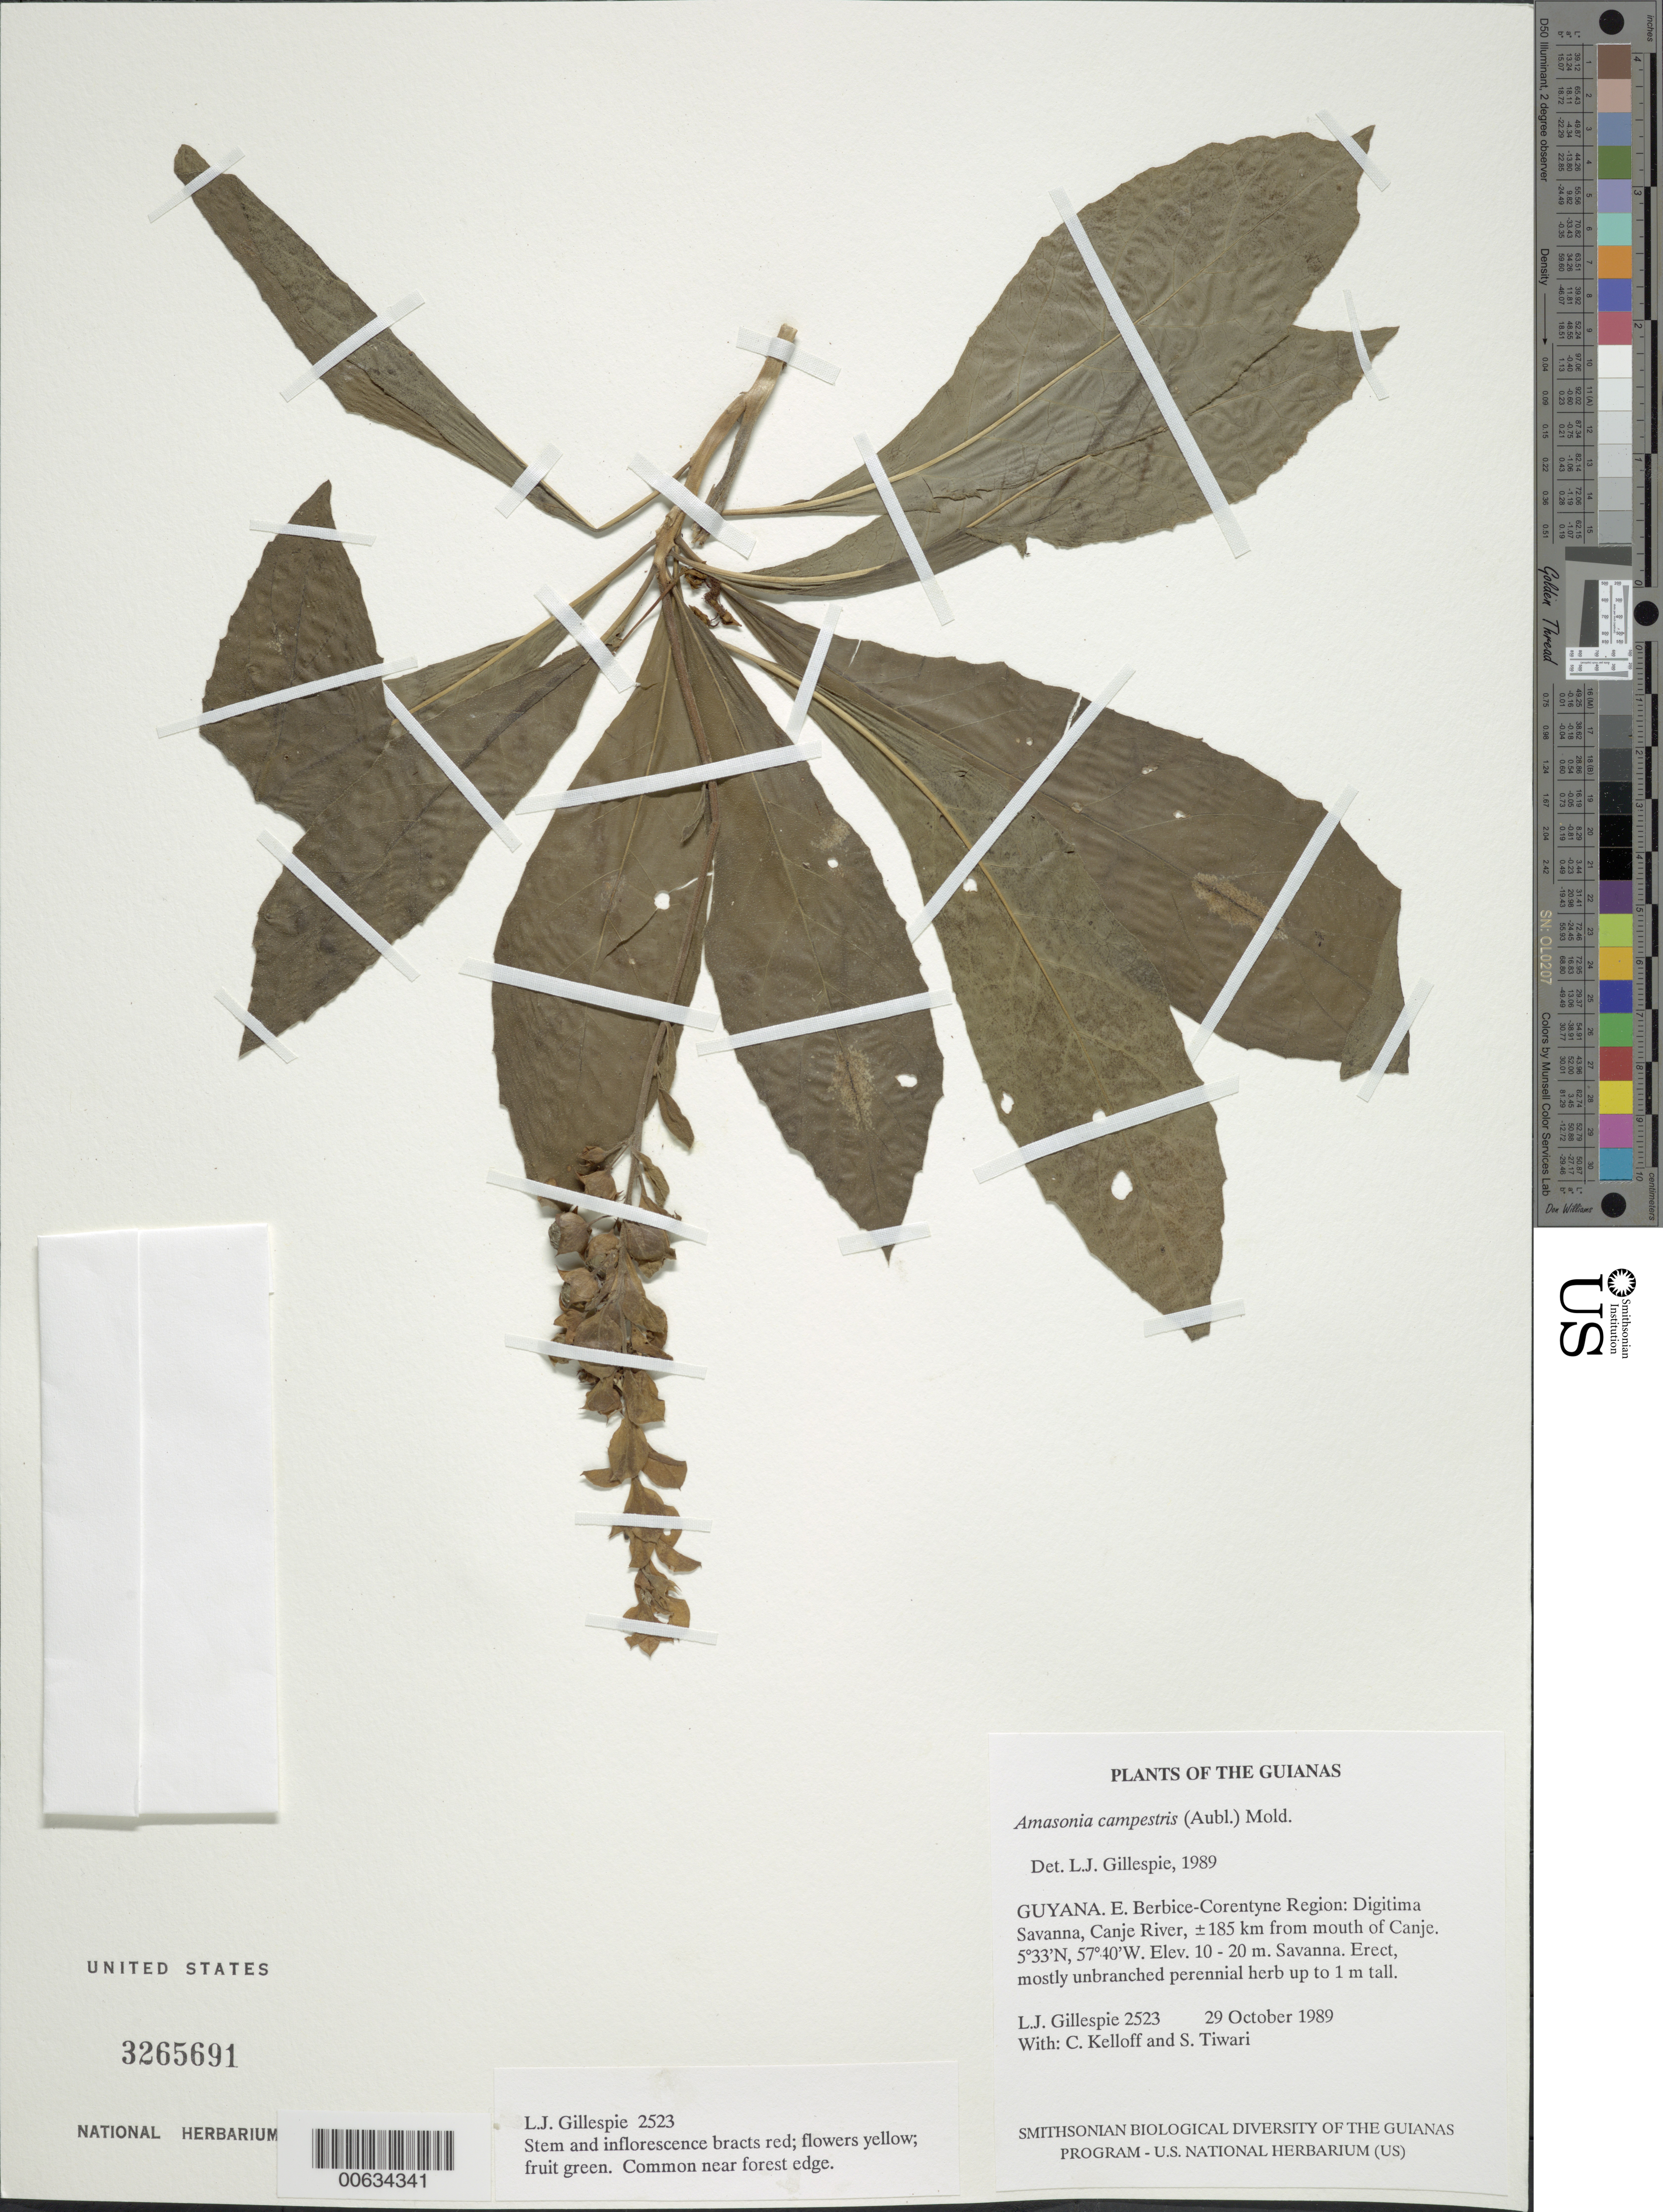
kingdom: Plantae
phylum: Tracheophyta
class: Magnoliopsida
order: Lamiales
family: Lamiaceae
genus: Amasonia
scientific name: Amasonia campestris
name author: (Aubl.) Moldenke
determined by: Gillespie, L. J.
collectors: L. J. Gillespie, C. L. Kelloff & S. Tiwari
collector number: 2523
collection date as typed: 30 October 1989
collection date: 1989-10-30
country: Guyana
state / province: E. Berbice-Corentyne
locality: Digitima Savanna, Canje River, ±185 km from mouth of Canje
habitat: Savanna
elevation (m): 10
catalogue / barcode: US 3265691